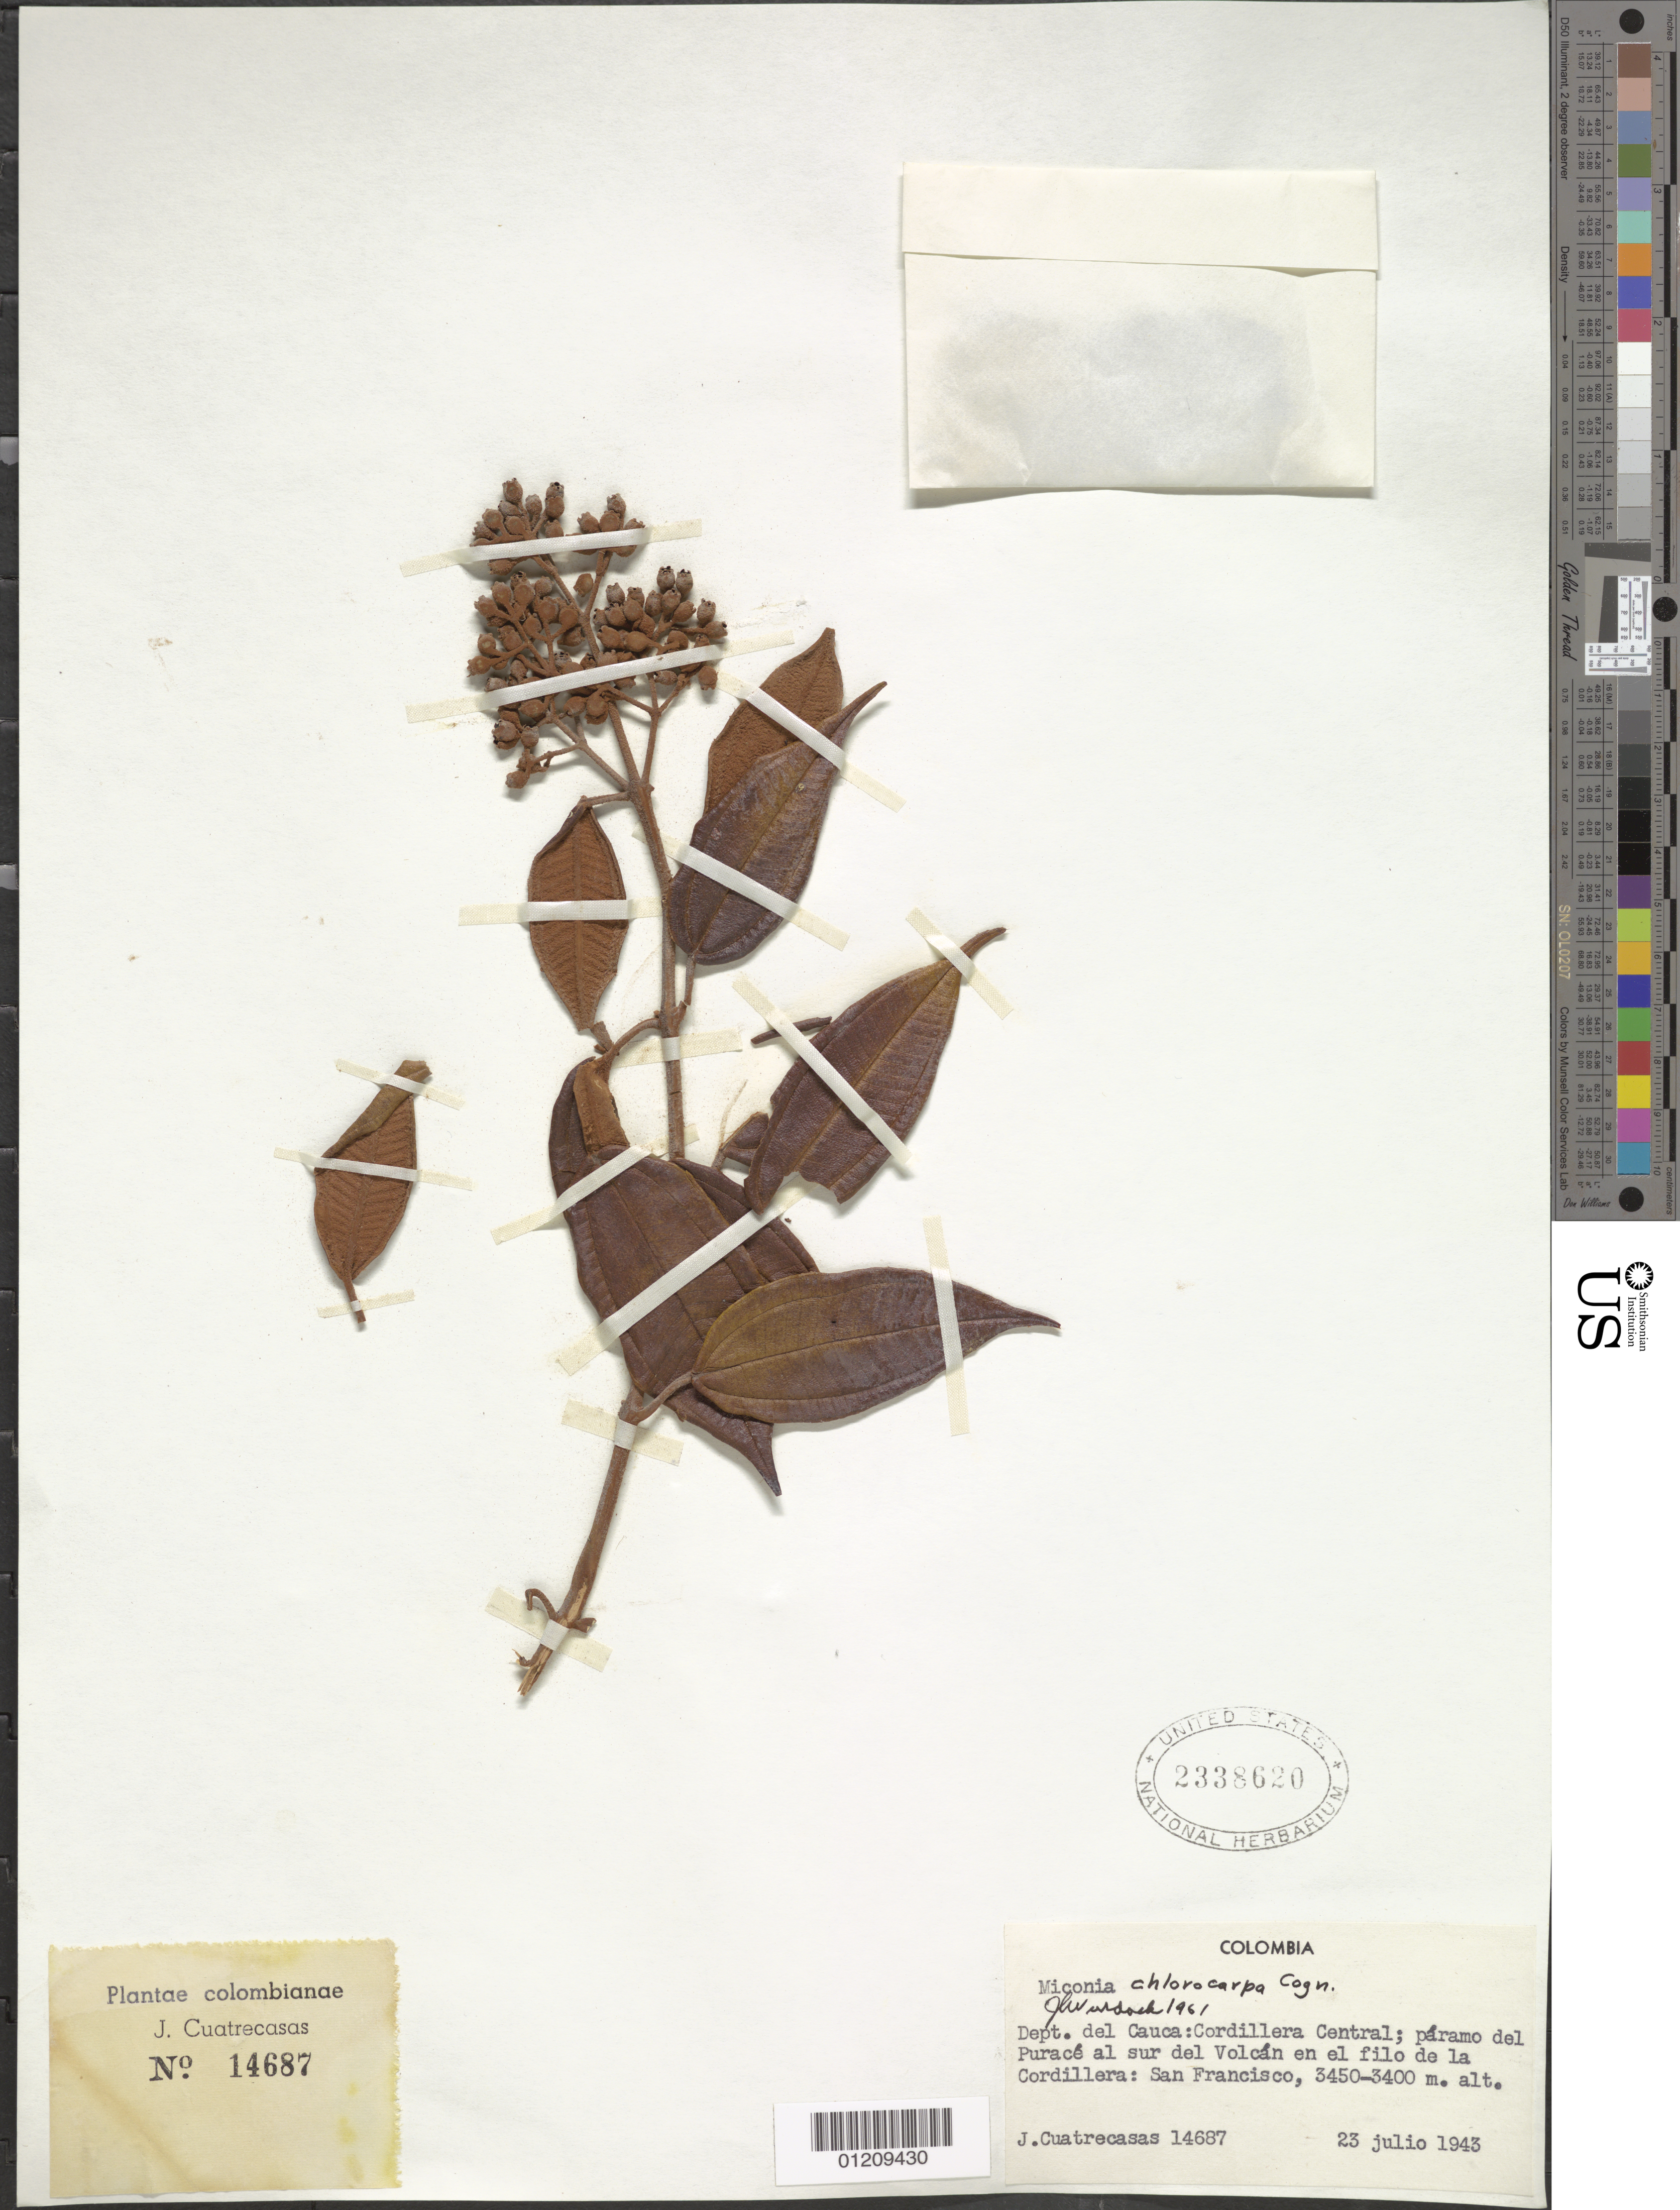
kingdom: Plantae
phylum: Tracheophyta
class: Magnoliopsida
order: Myrtales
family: Melastomataceae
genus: Miconia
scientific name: Miconia chlorocarpa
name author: Cogn.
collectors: J. Cuatrecasas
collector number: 14687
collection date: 1943-07-23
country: Colombia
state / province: Cauca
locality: Cordillera Central, páramo del Puracé al sur del Volcán en el filo de la Cordillera, San Francisco.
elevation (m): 3400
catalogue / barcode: US 2338620